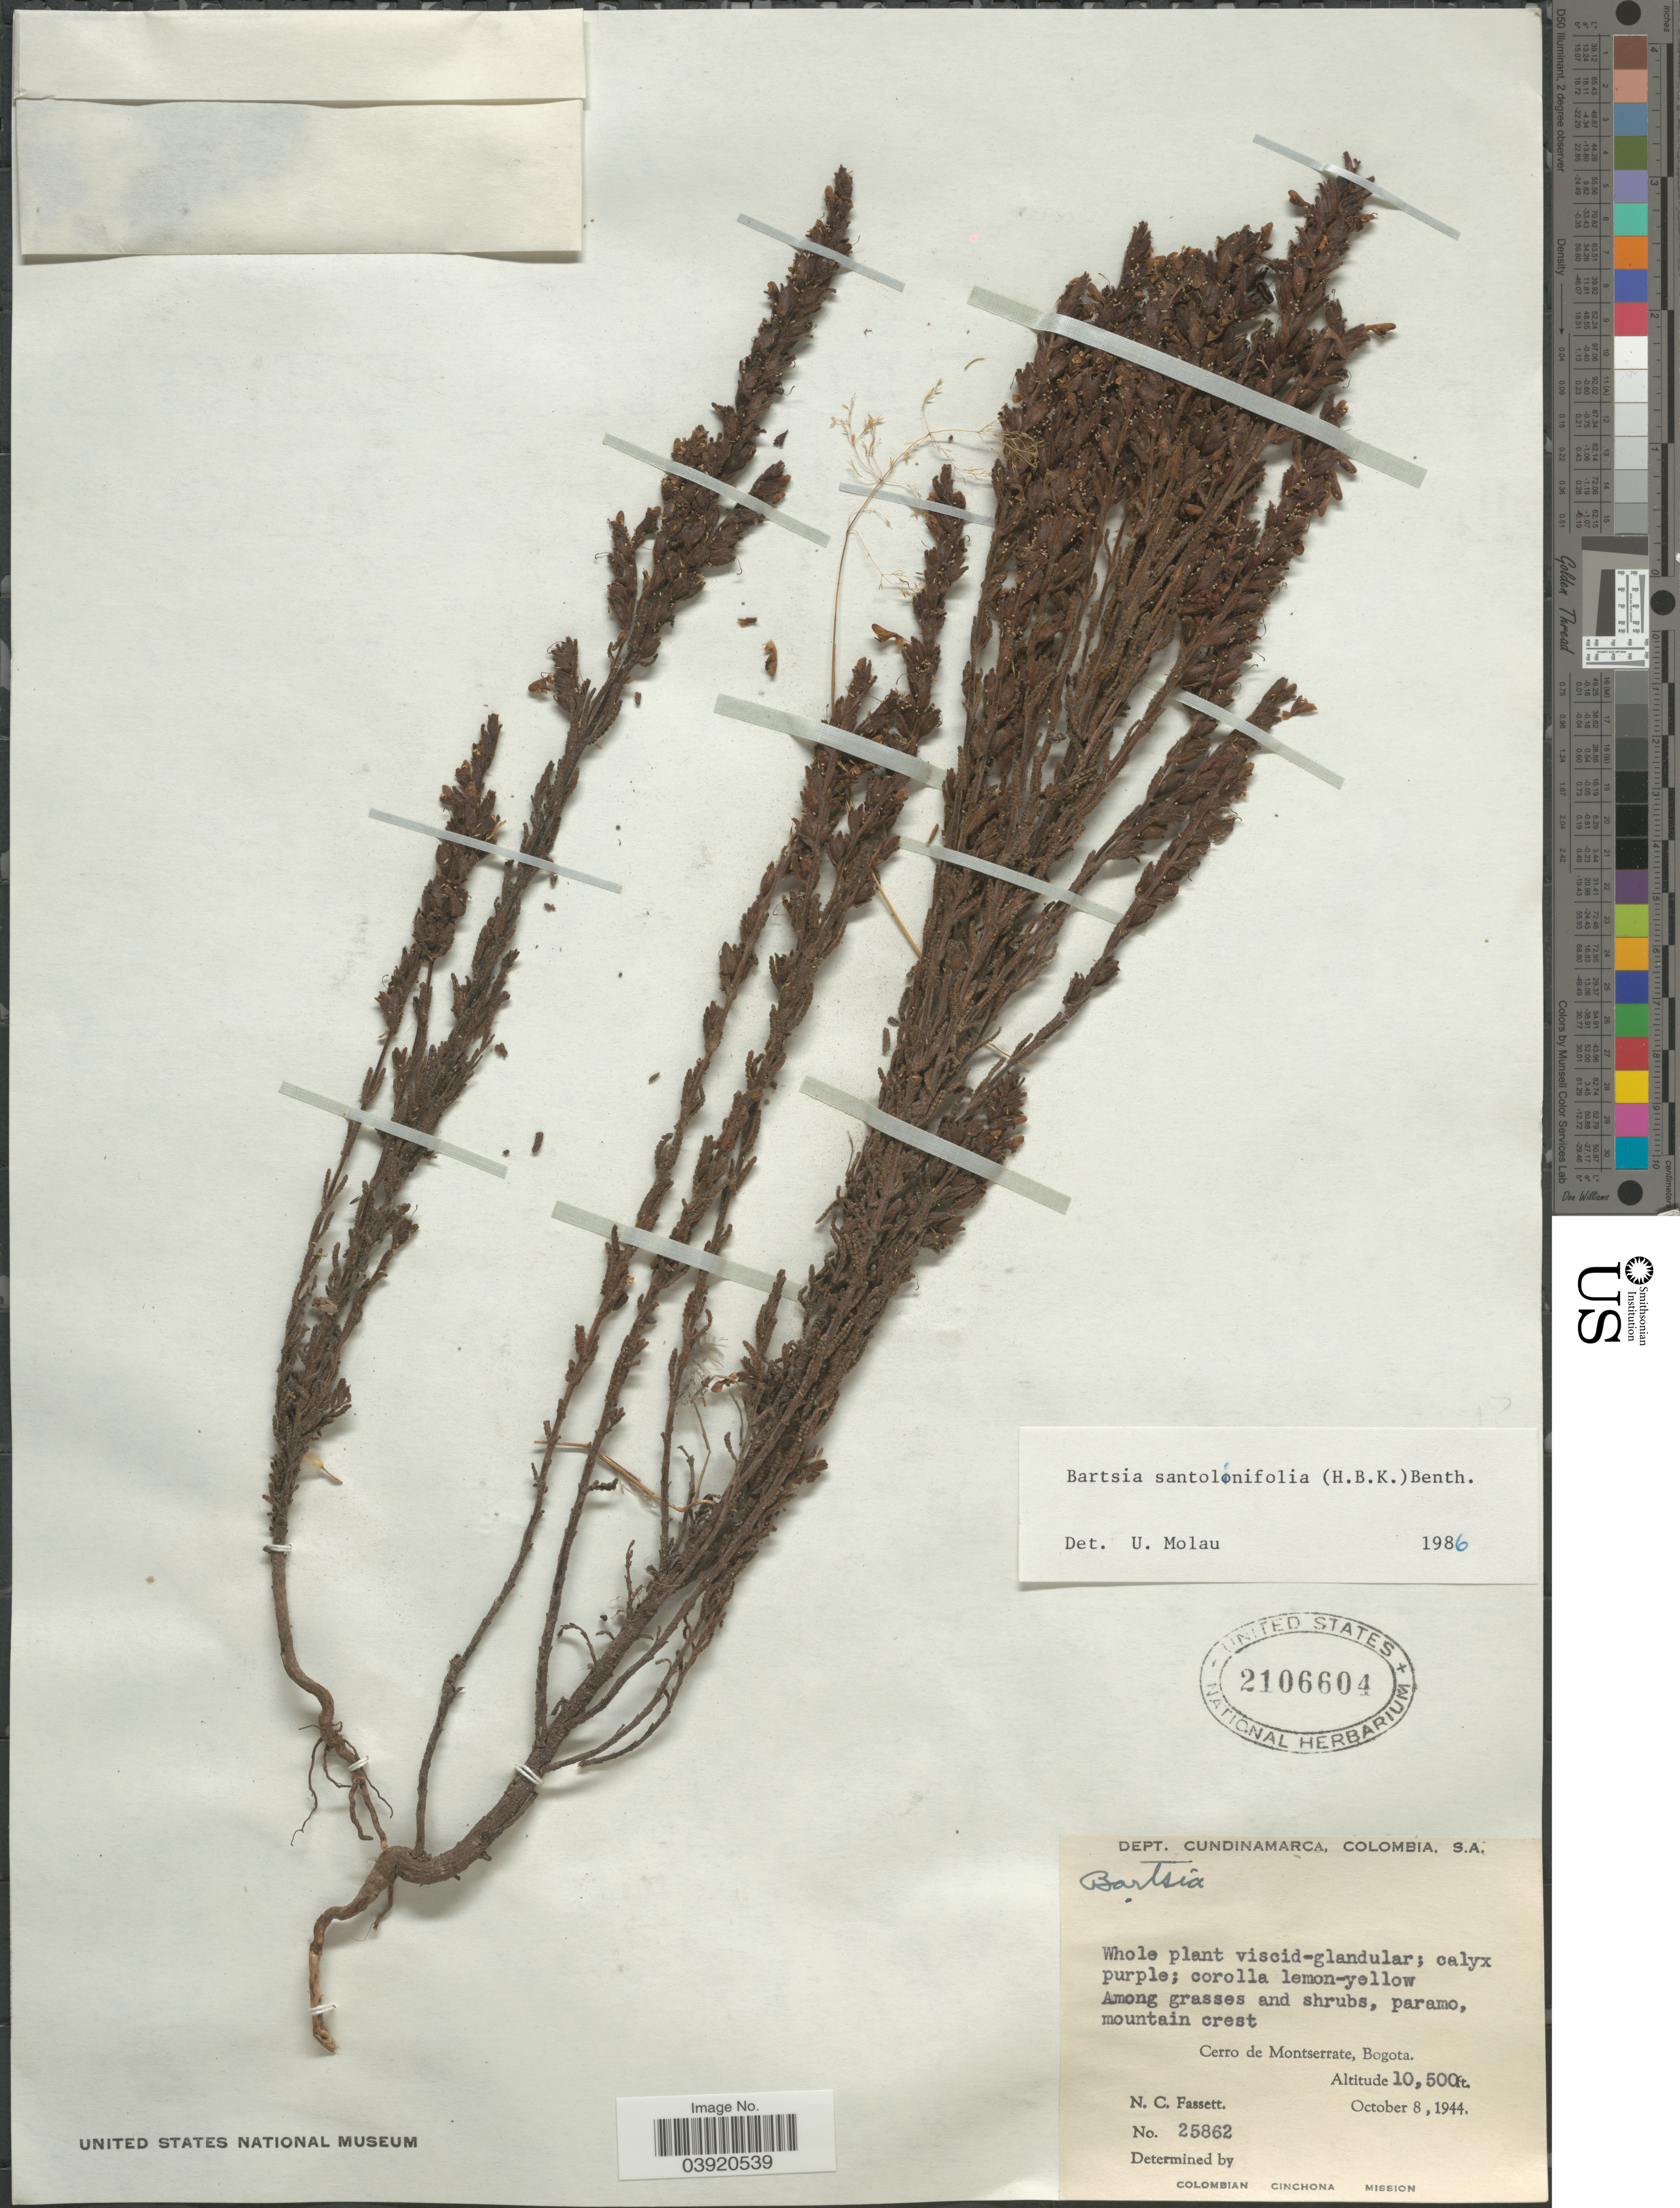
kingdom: Plantae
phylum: Tracheophyta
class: Magnoliopsida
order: Lamiales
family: Orobanchaceae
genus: Bartsia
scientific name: Bartsia santolinifolia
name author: (Kunth) Benth.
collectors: N. C. Fassett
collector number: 25862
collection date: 1944-10-08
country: Colombia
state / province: Cundinamarca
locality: Dept. Cundinamarca. Cerro de Montserrate, Bogota.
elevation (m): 3200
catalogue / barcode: US 2106604